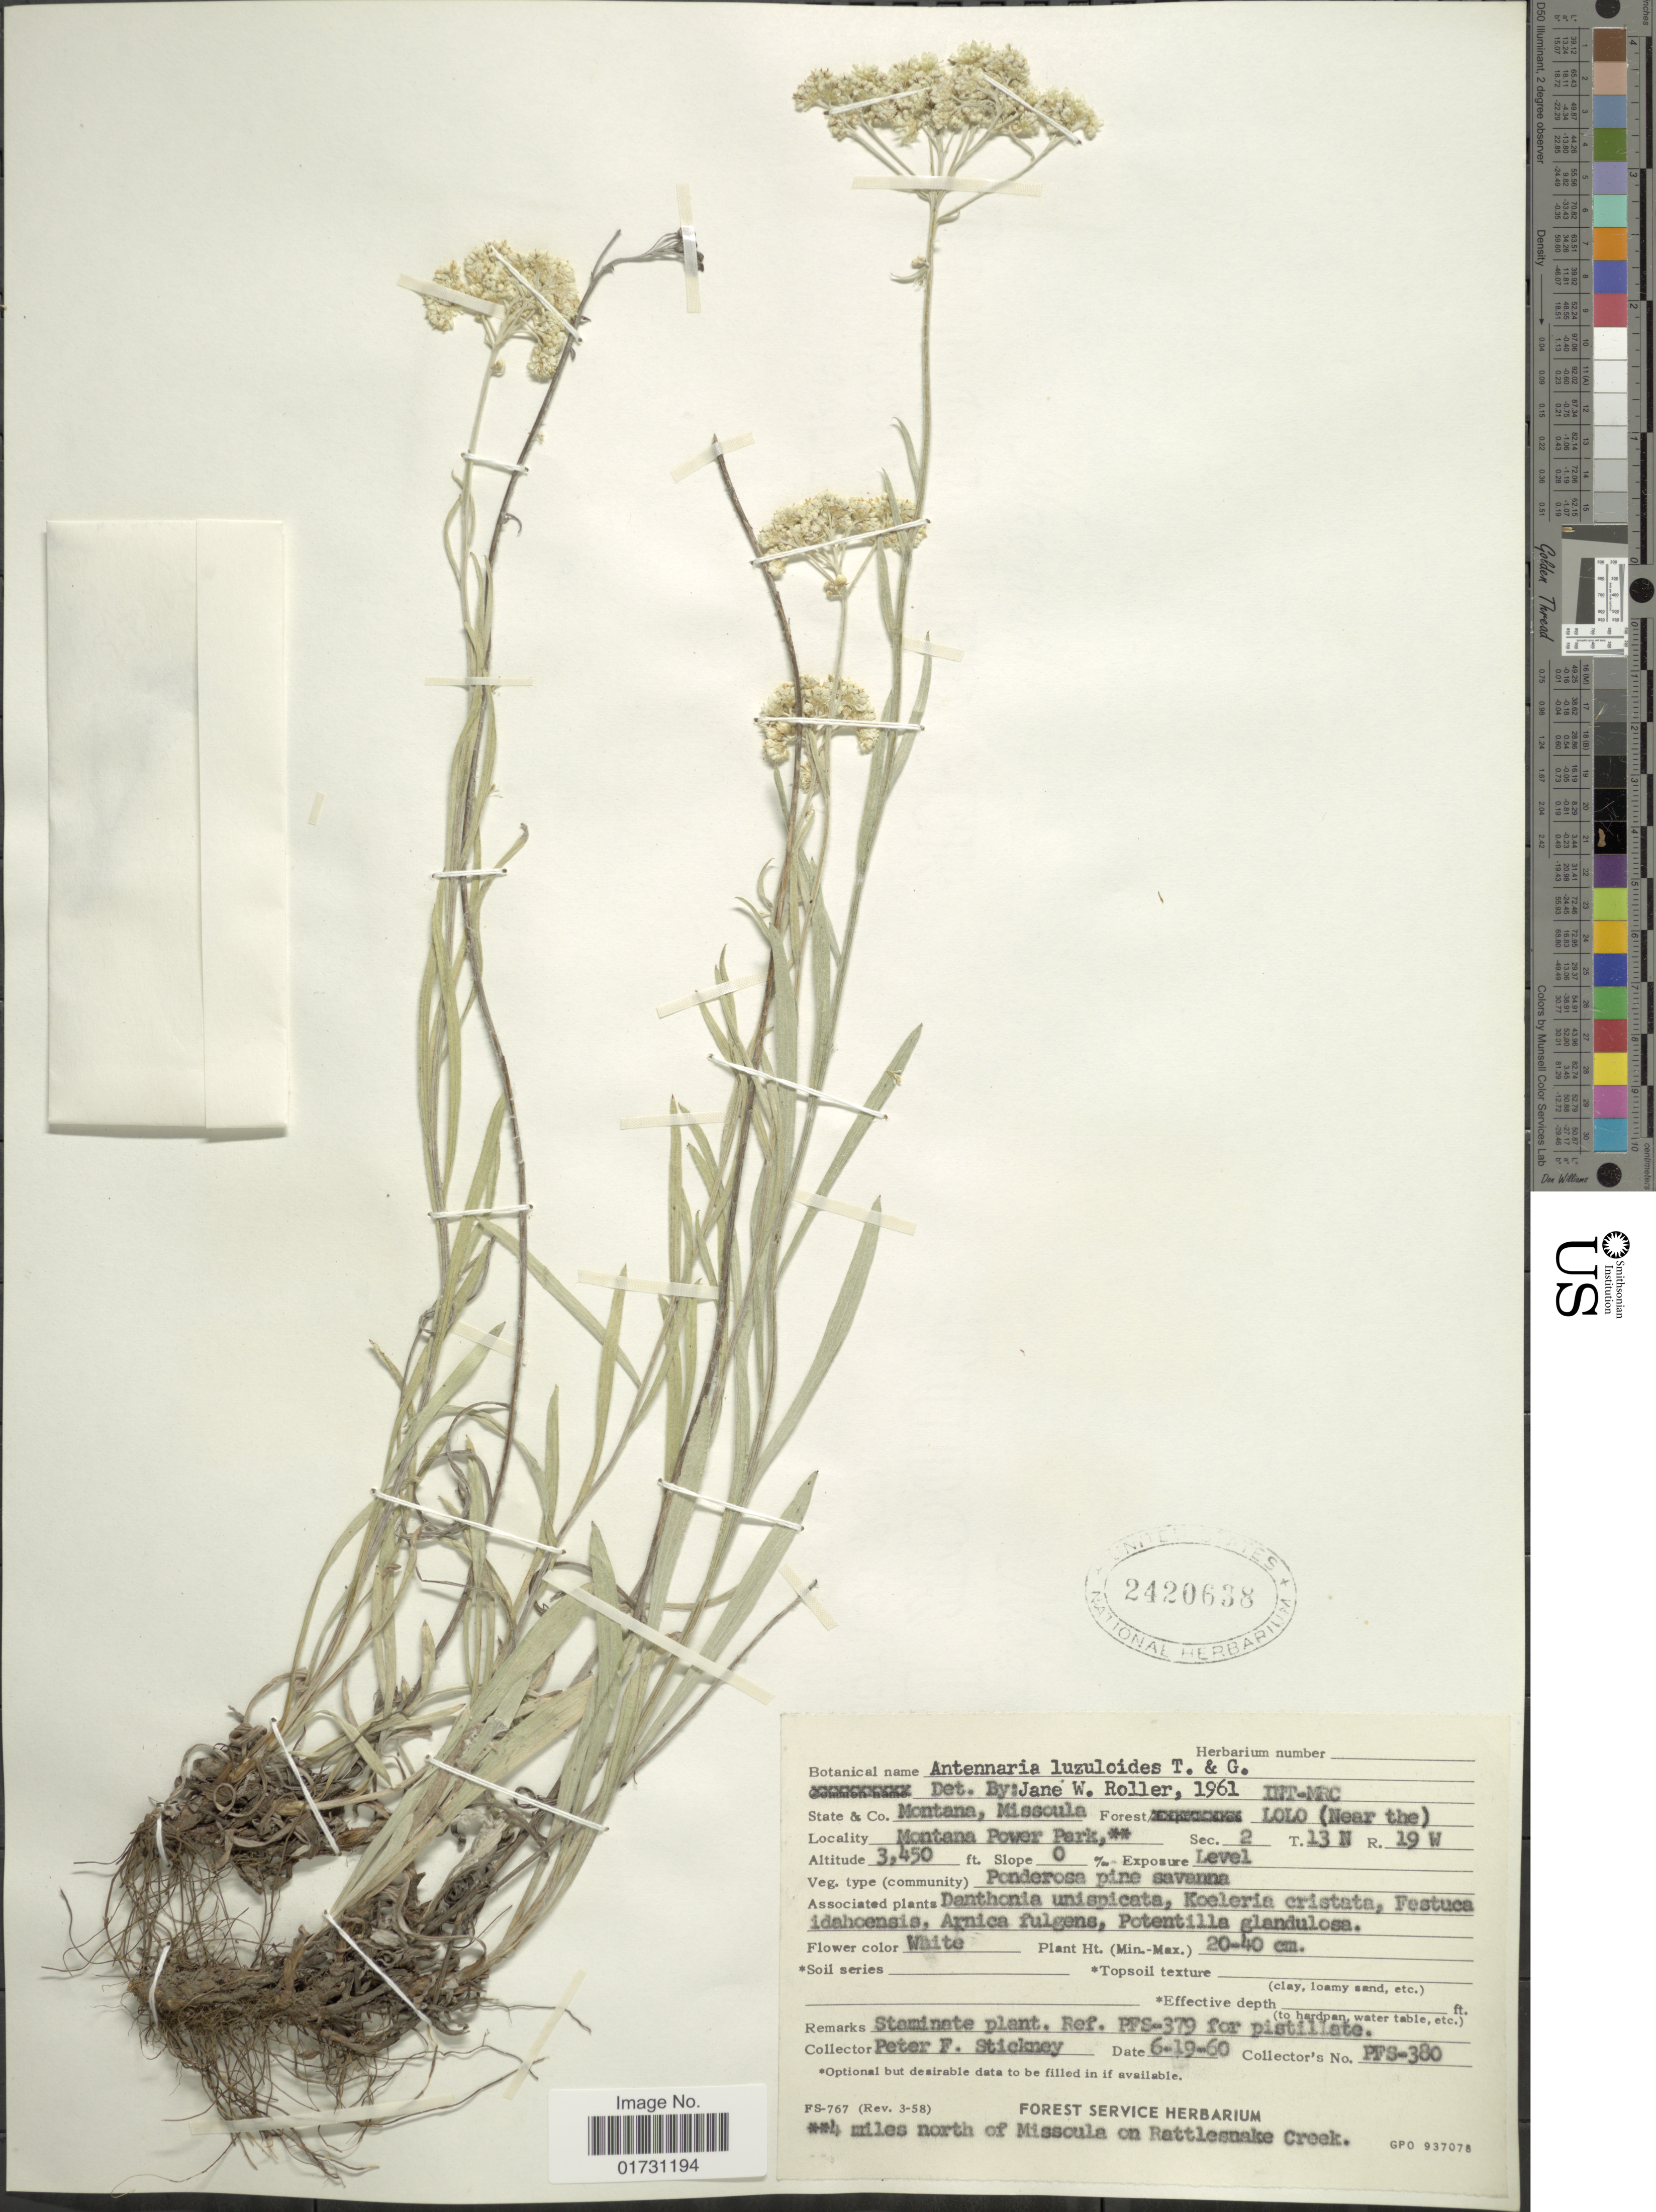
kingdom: Plantae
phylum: Tracheophyta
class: Magnoliopsida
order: Asterales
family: Asteraceae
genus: Antennaria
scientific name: Antennaria luzuloides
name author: Torr. & A. Gray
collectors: P. Stickney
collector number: PFS-380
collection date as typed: Transcribed d/m/y: 19/6/60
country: United States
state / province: Montana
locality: Missoula, Lolo, Montana Power Park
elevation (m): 1052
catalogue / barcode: US 2420638